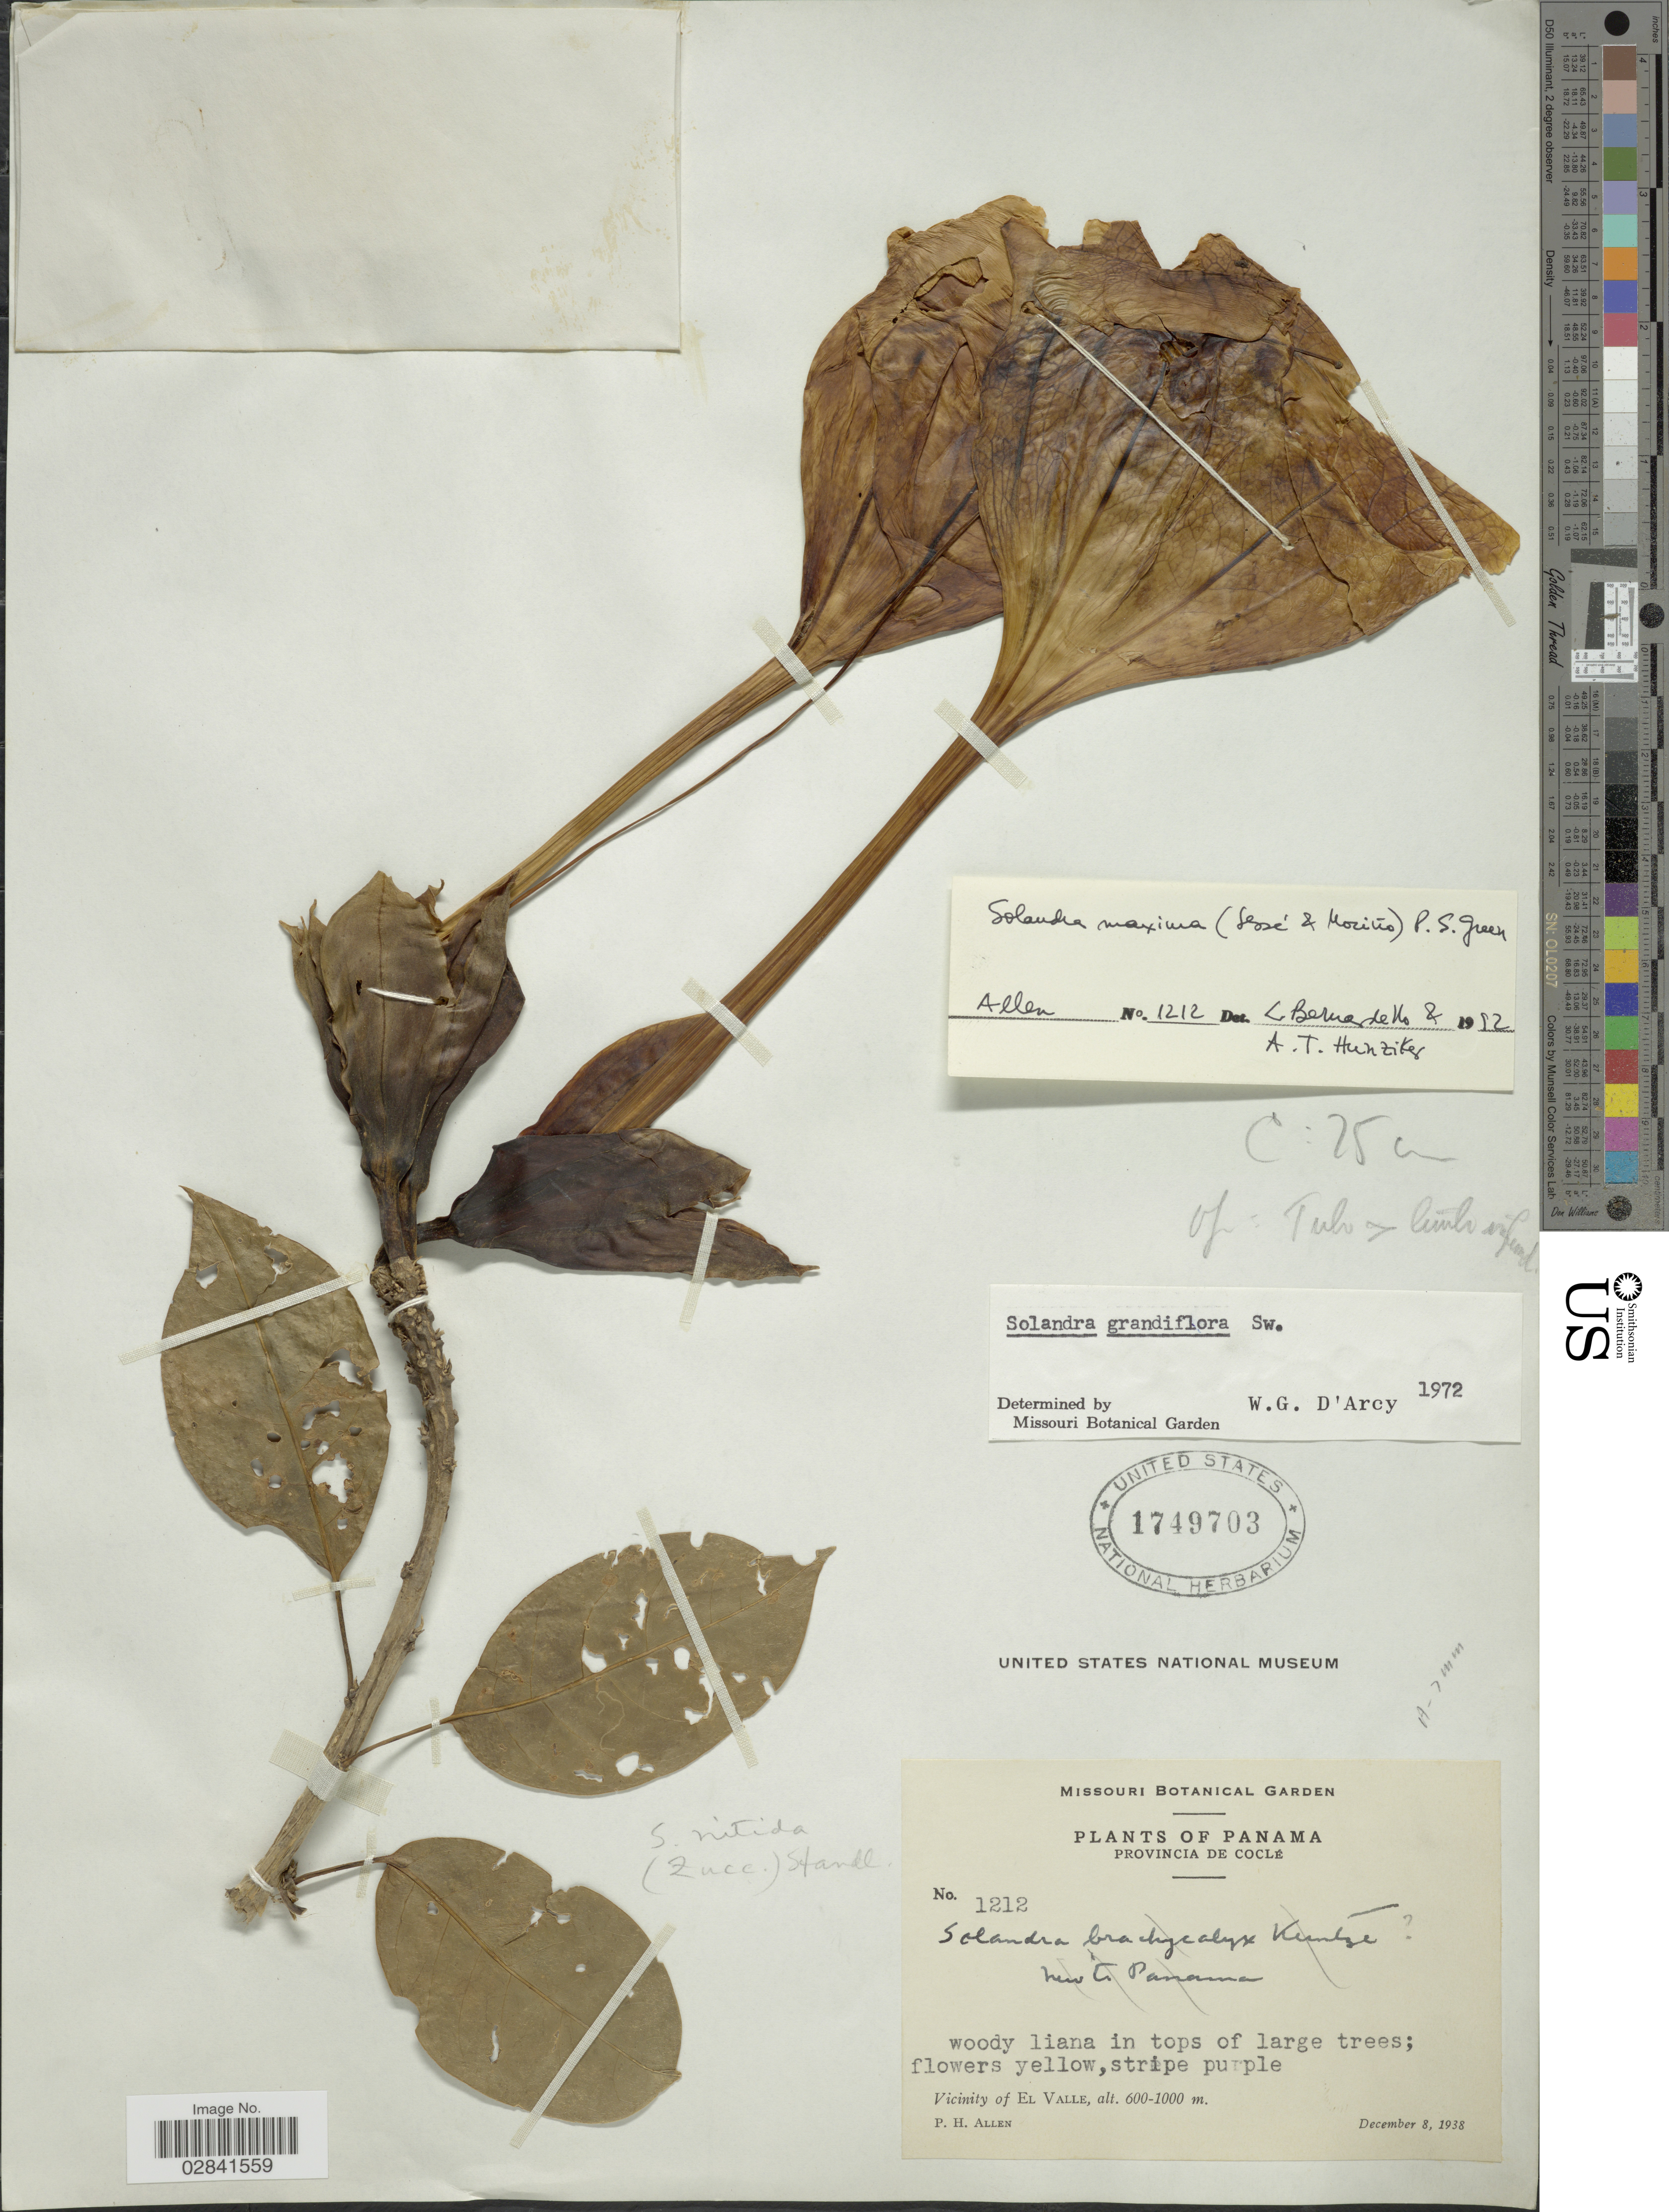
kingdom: Plantae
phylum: Tracheophyta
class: Magnoliopsida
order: Solanales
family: Solanaceae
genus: Solandra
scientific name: Solandra maxima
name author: (Sessé & Moc.) P.S. Green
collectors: P. H. Allen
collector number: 1212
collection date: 1938-12-08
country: Panama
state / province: Coclé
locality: Vicinity of El Valle.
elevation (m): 600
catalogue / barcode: US 1749703